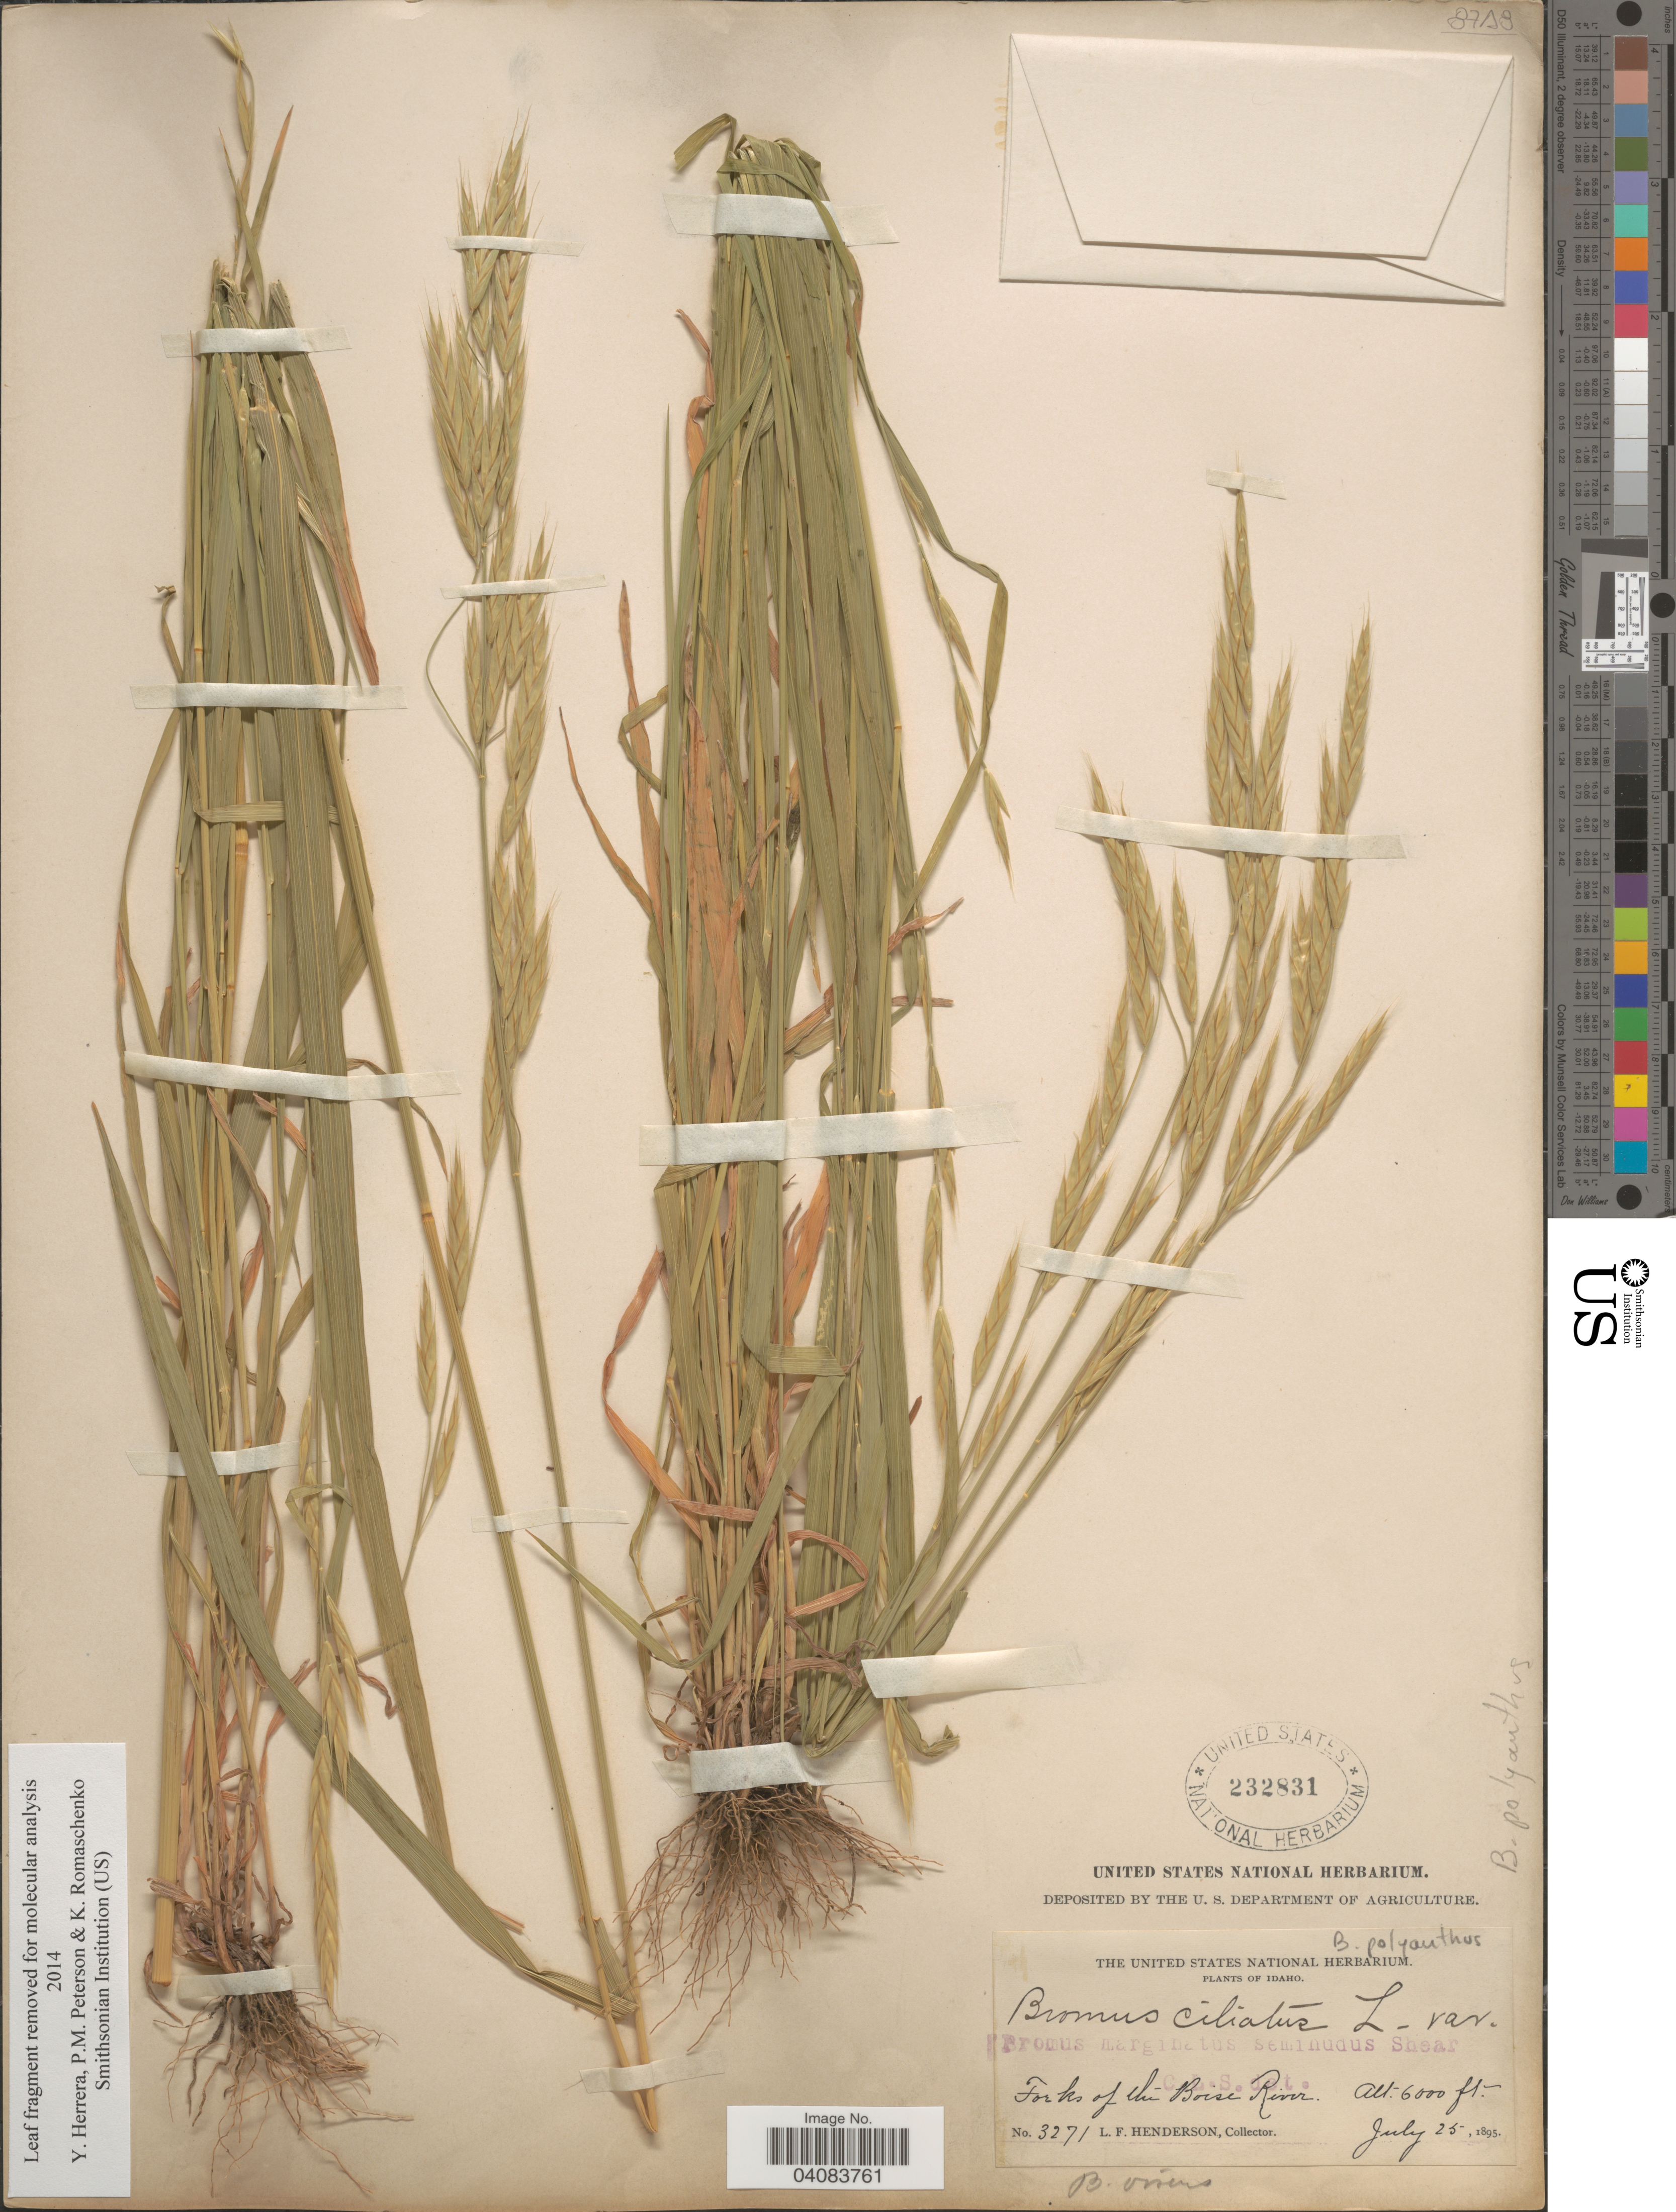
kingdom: Plantae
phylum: Tracheophyta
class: Liliopsida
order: Poales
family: Poaceae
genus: Bromus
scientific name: Bromus polyanthus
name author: Scribn. ex Shear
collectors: L. Henderson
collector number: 3271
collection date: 1895-07-25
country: United States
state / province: Idaho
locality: Forks of the Boise River.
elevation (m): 1829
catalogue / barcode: US 232831